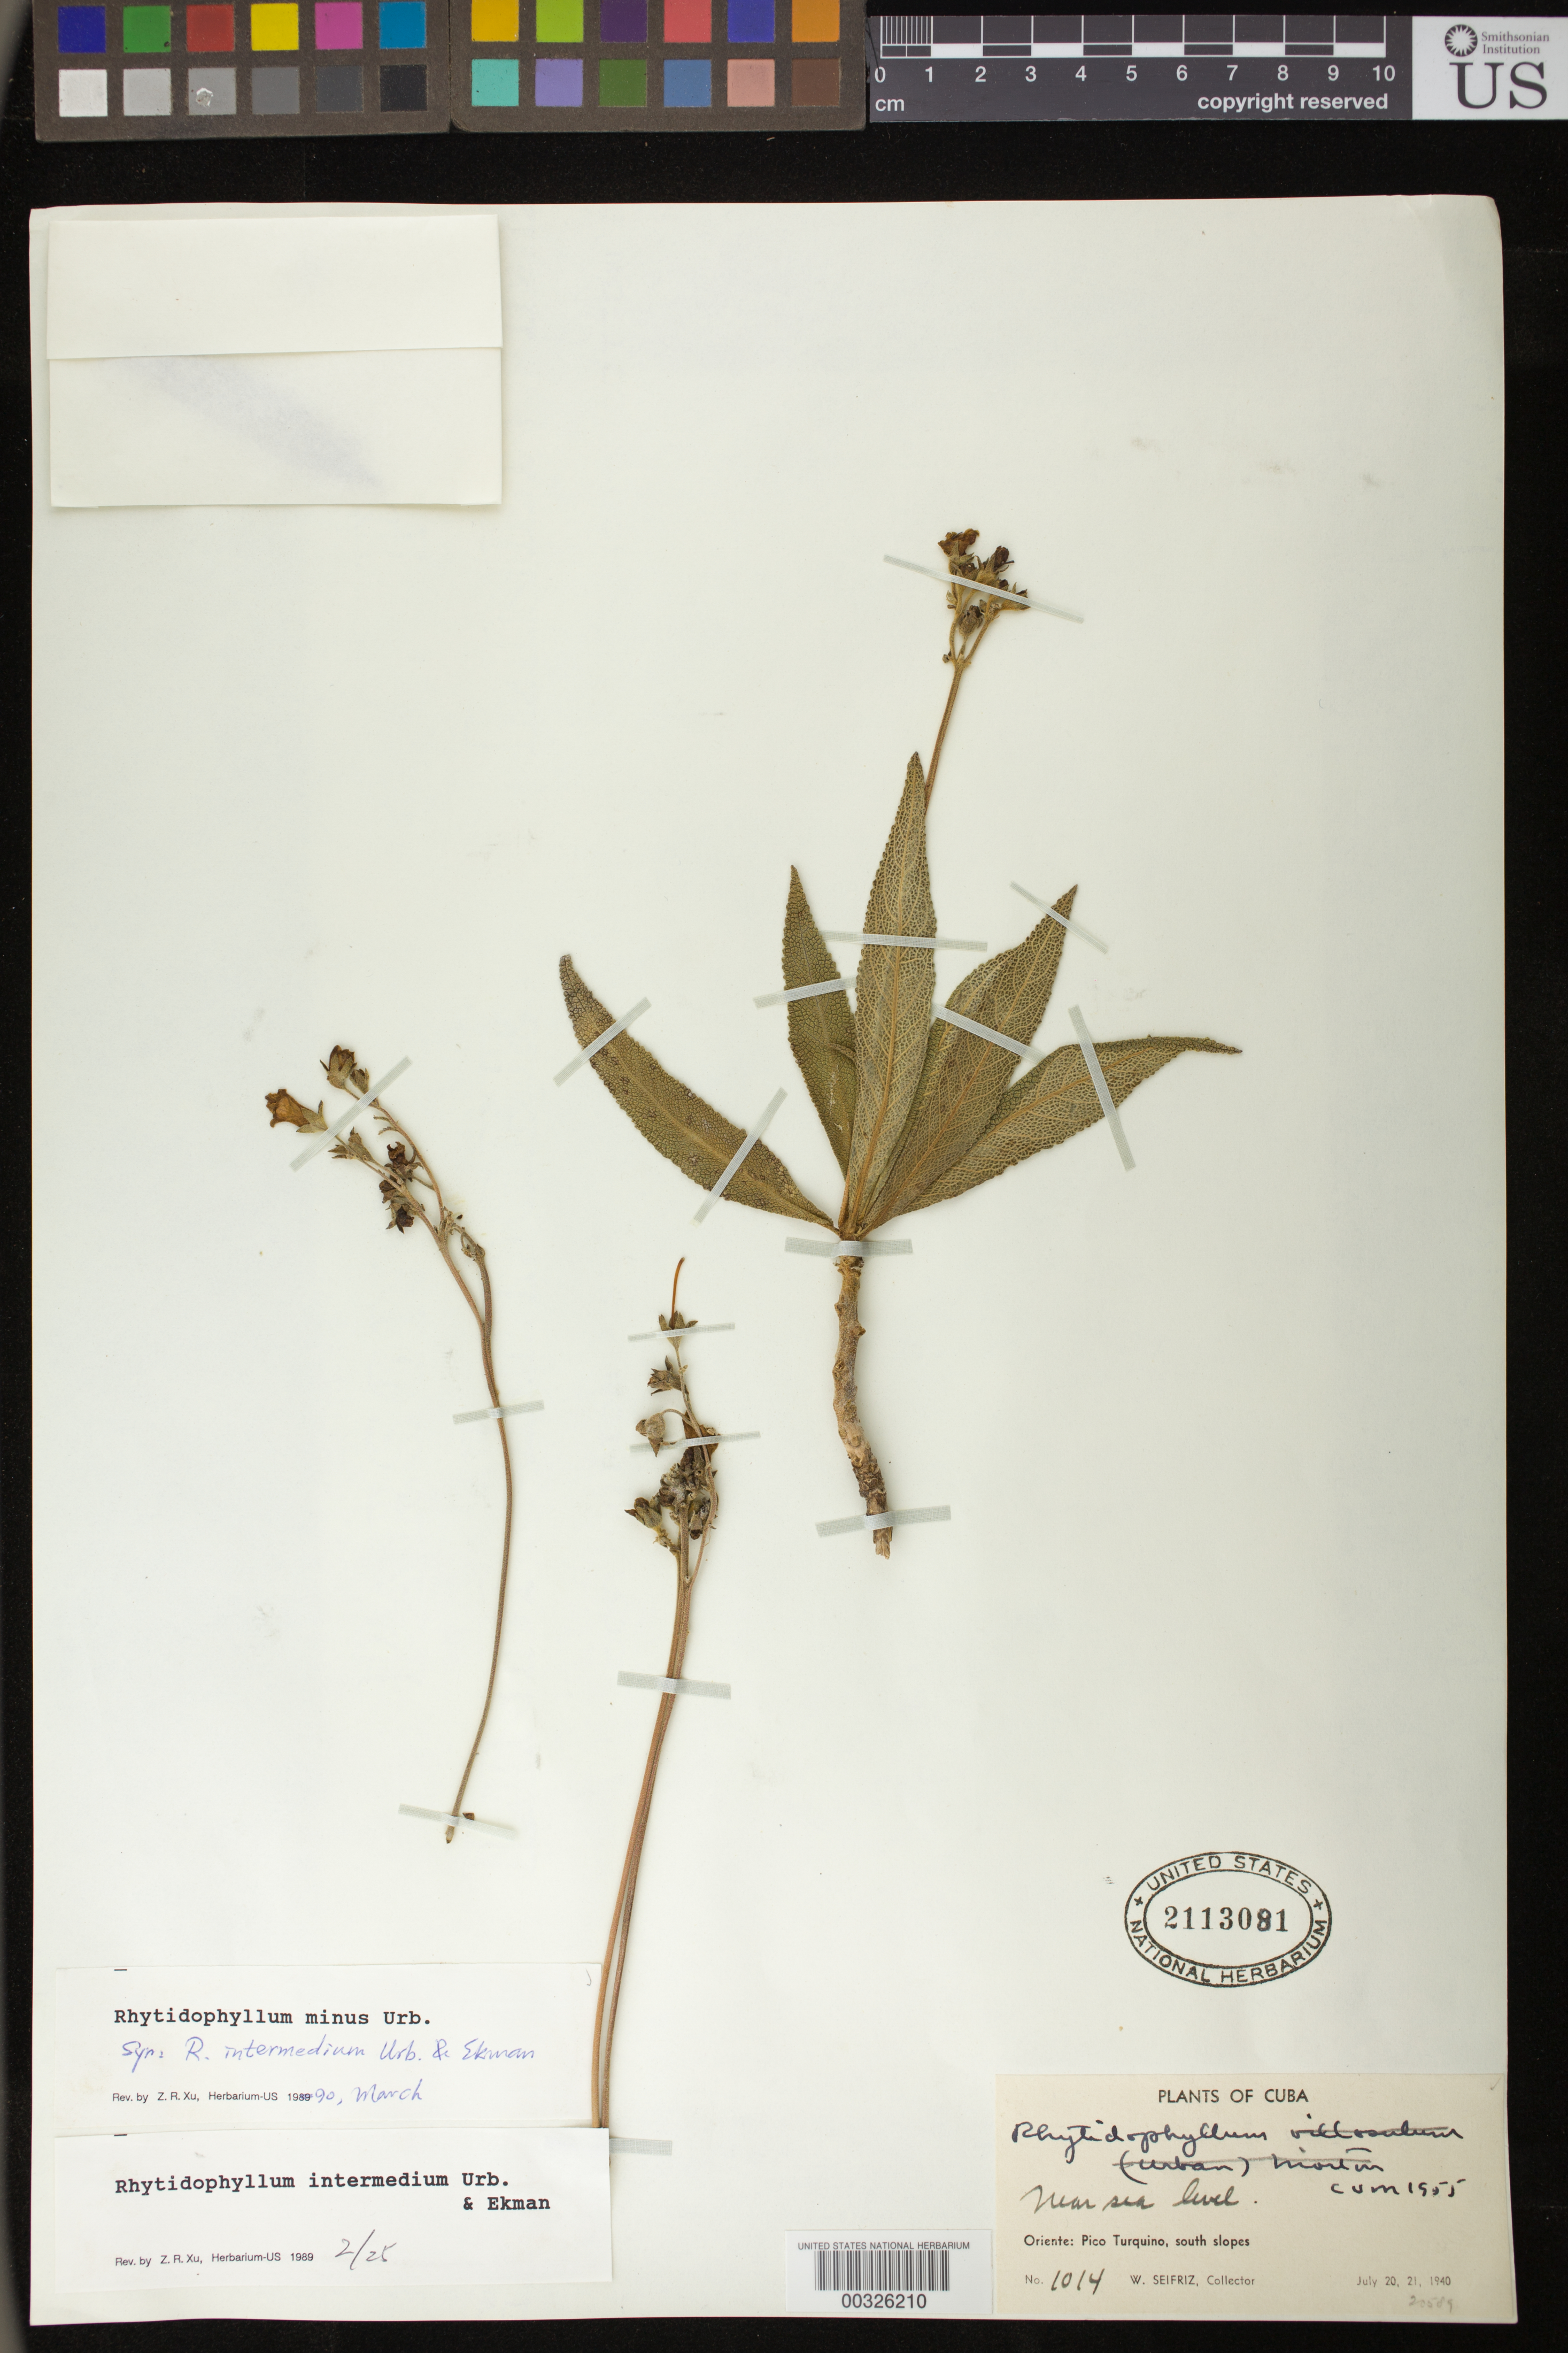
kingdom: Plantae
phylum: Tracheophyta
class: Magnoliopsida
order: Lamiales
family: Gesneriaceae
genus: Rhytidophyllum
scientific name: Rhytidophyllum minus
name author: Urb.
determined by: Skog, Laurence E.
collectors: W. Seifriz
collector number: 1014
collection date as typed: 20-21 Jul 1940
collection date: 1940-07-20/1940-07-21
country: Cuba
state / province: Oriente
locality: Pico Turquino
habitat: South slopes, near sea level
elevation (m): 0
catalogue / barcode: US 2113081